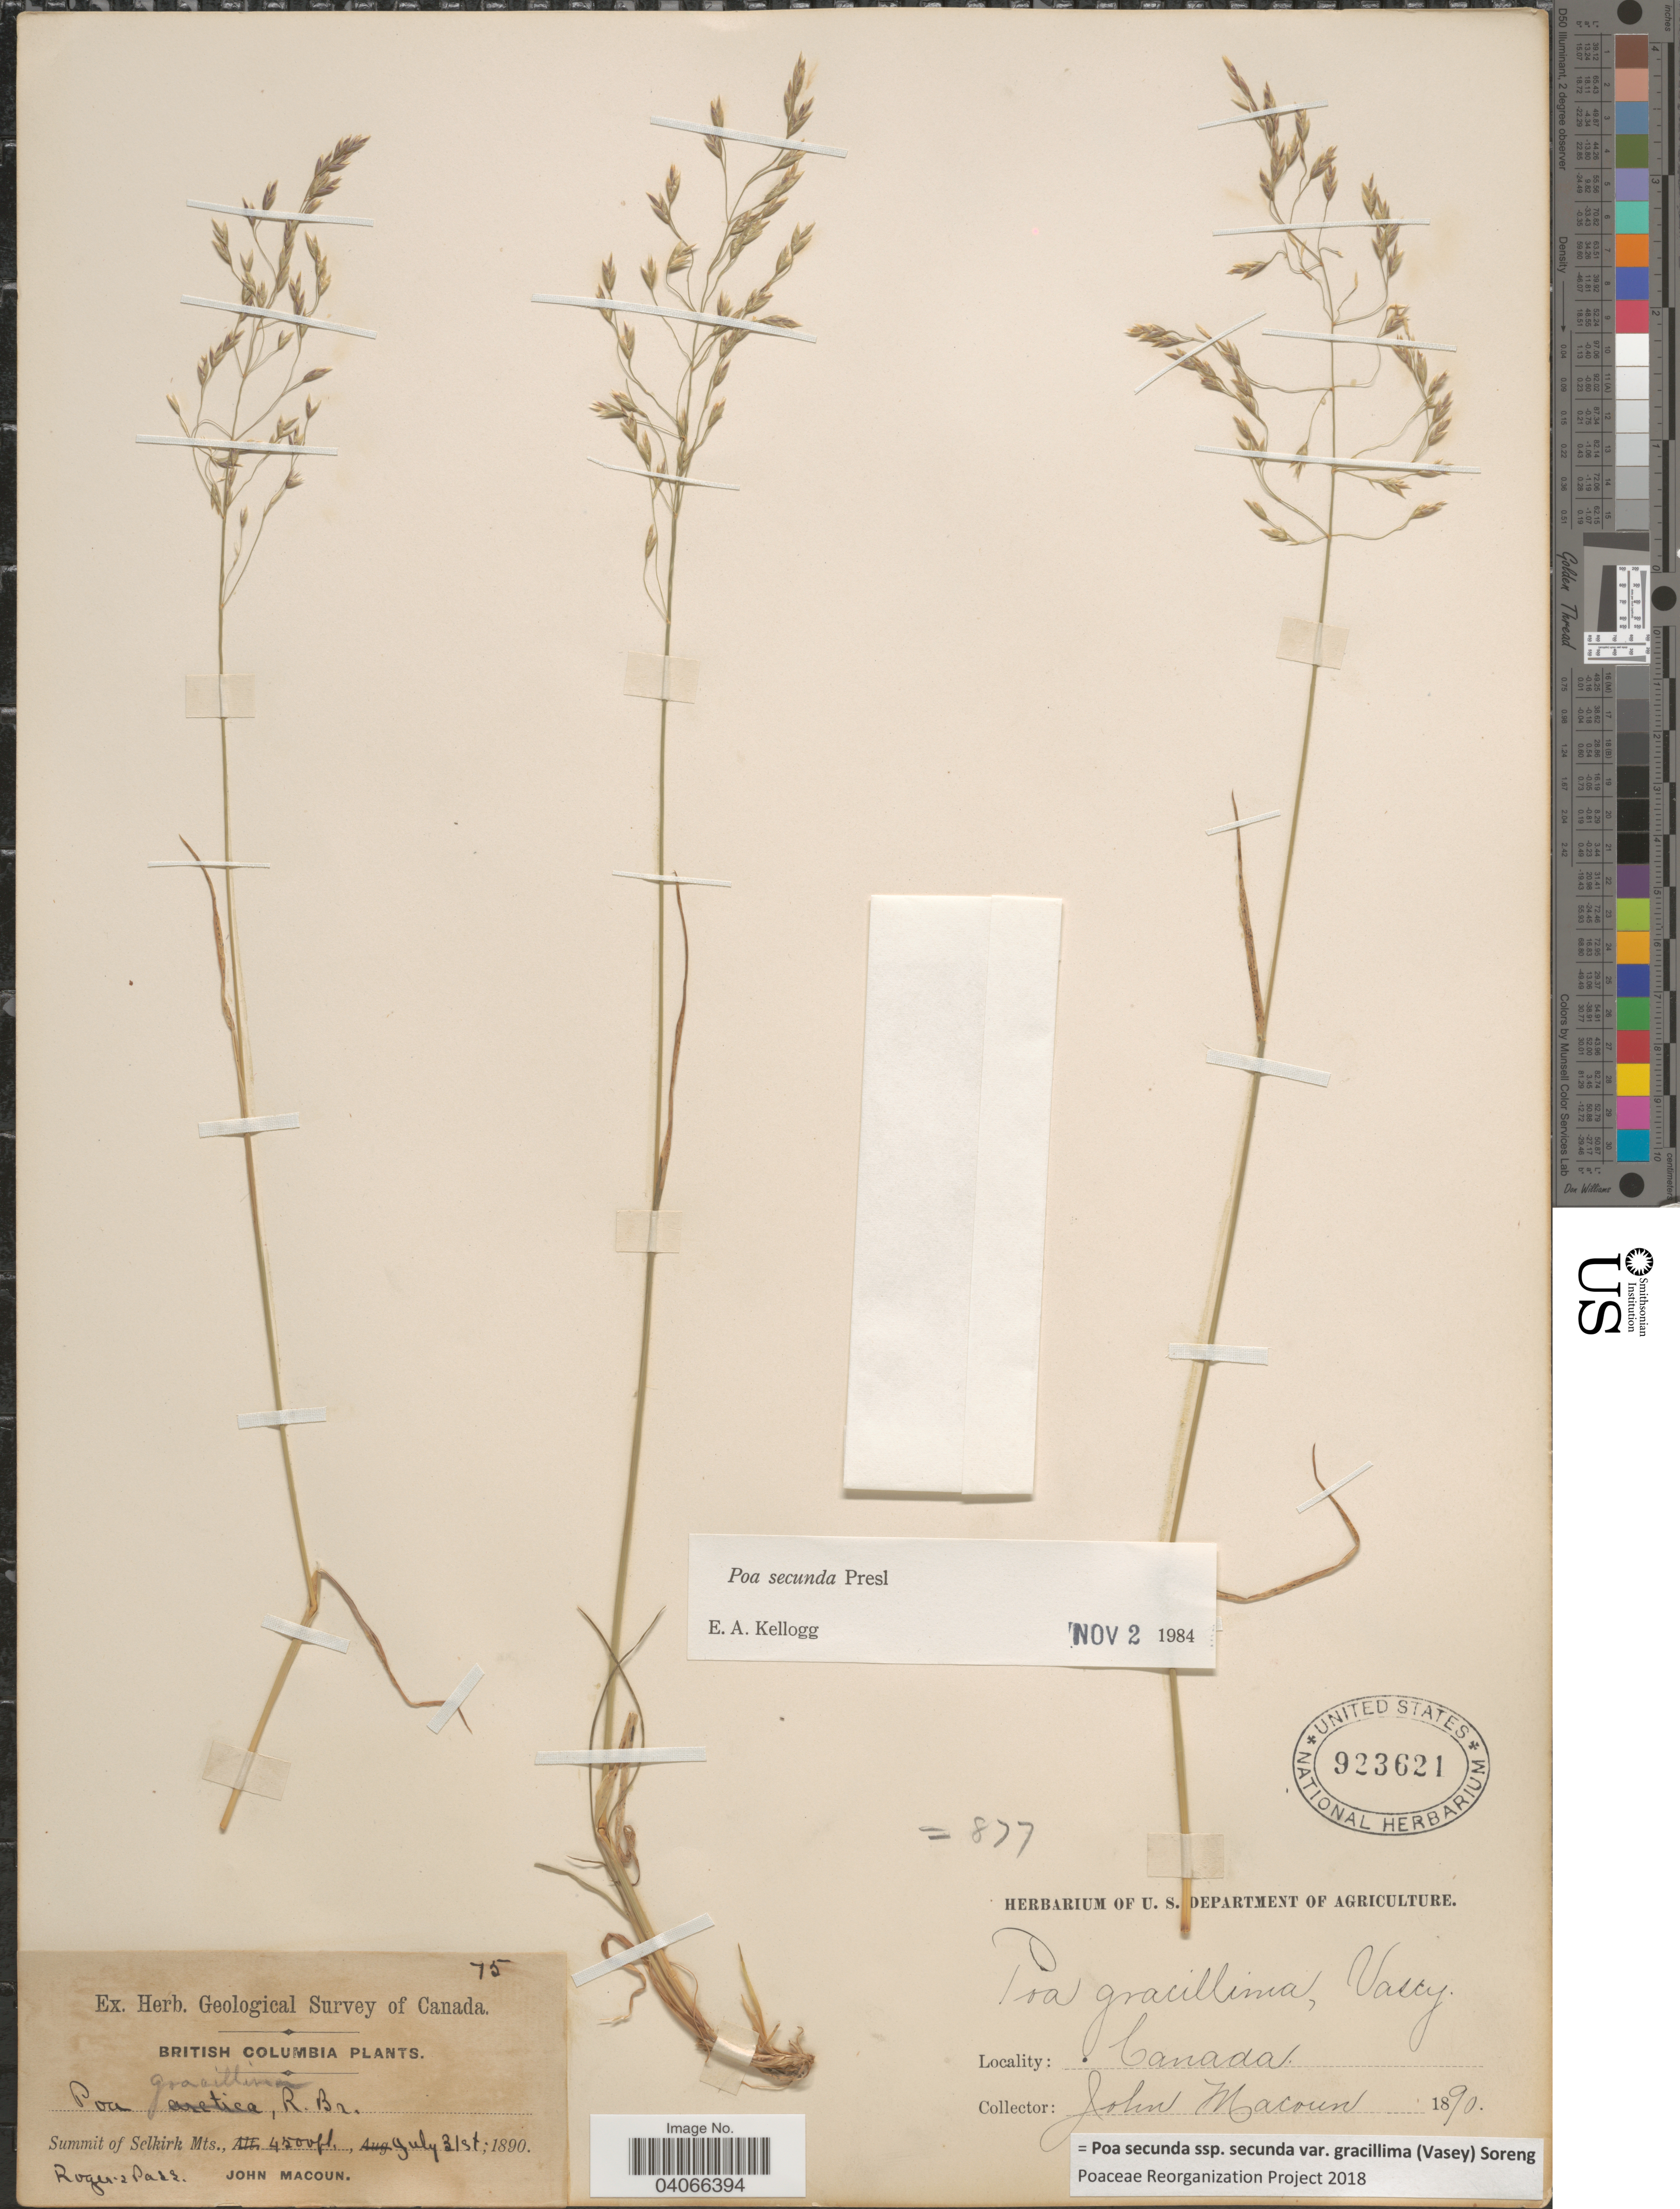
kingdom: Plantae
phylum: Tracheophyta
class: Liliopsida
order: Poales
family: Poaceae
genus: Poa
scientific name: Poa secunda subsp. secunda var. gracillima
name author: (Vasey) Soreng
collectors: J. Macoun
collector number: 75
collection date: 1890-07-31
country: Canada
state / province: British Columbia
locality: Herb. Geological Survey of Canada. Summit of Selkirk Mts. Roger's Pass.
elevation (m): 1372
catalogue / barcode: US 923621